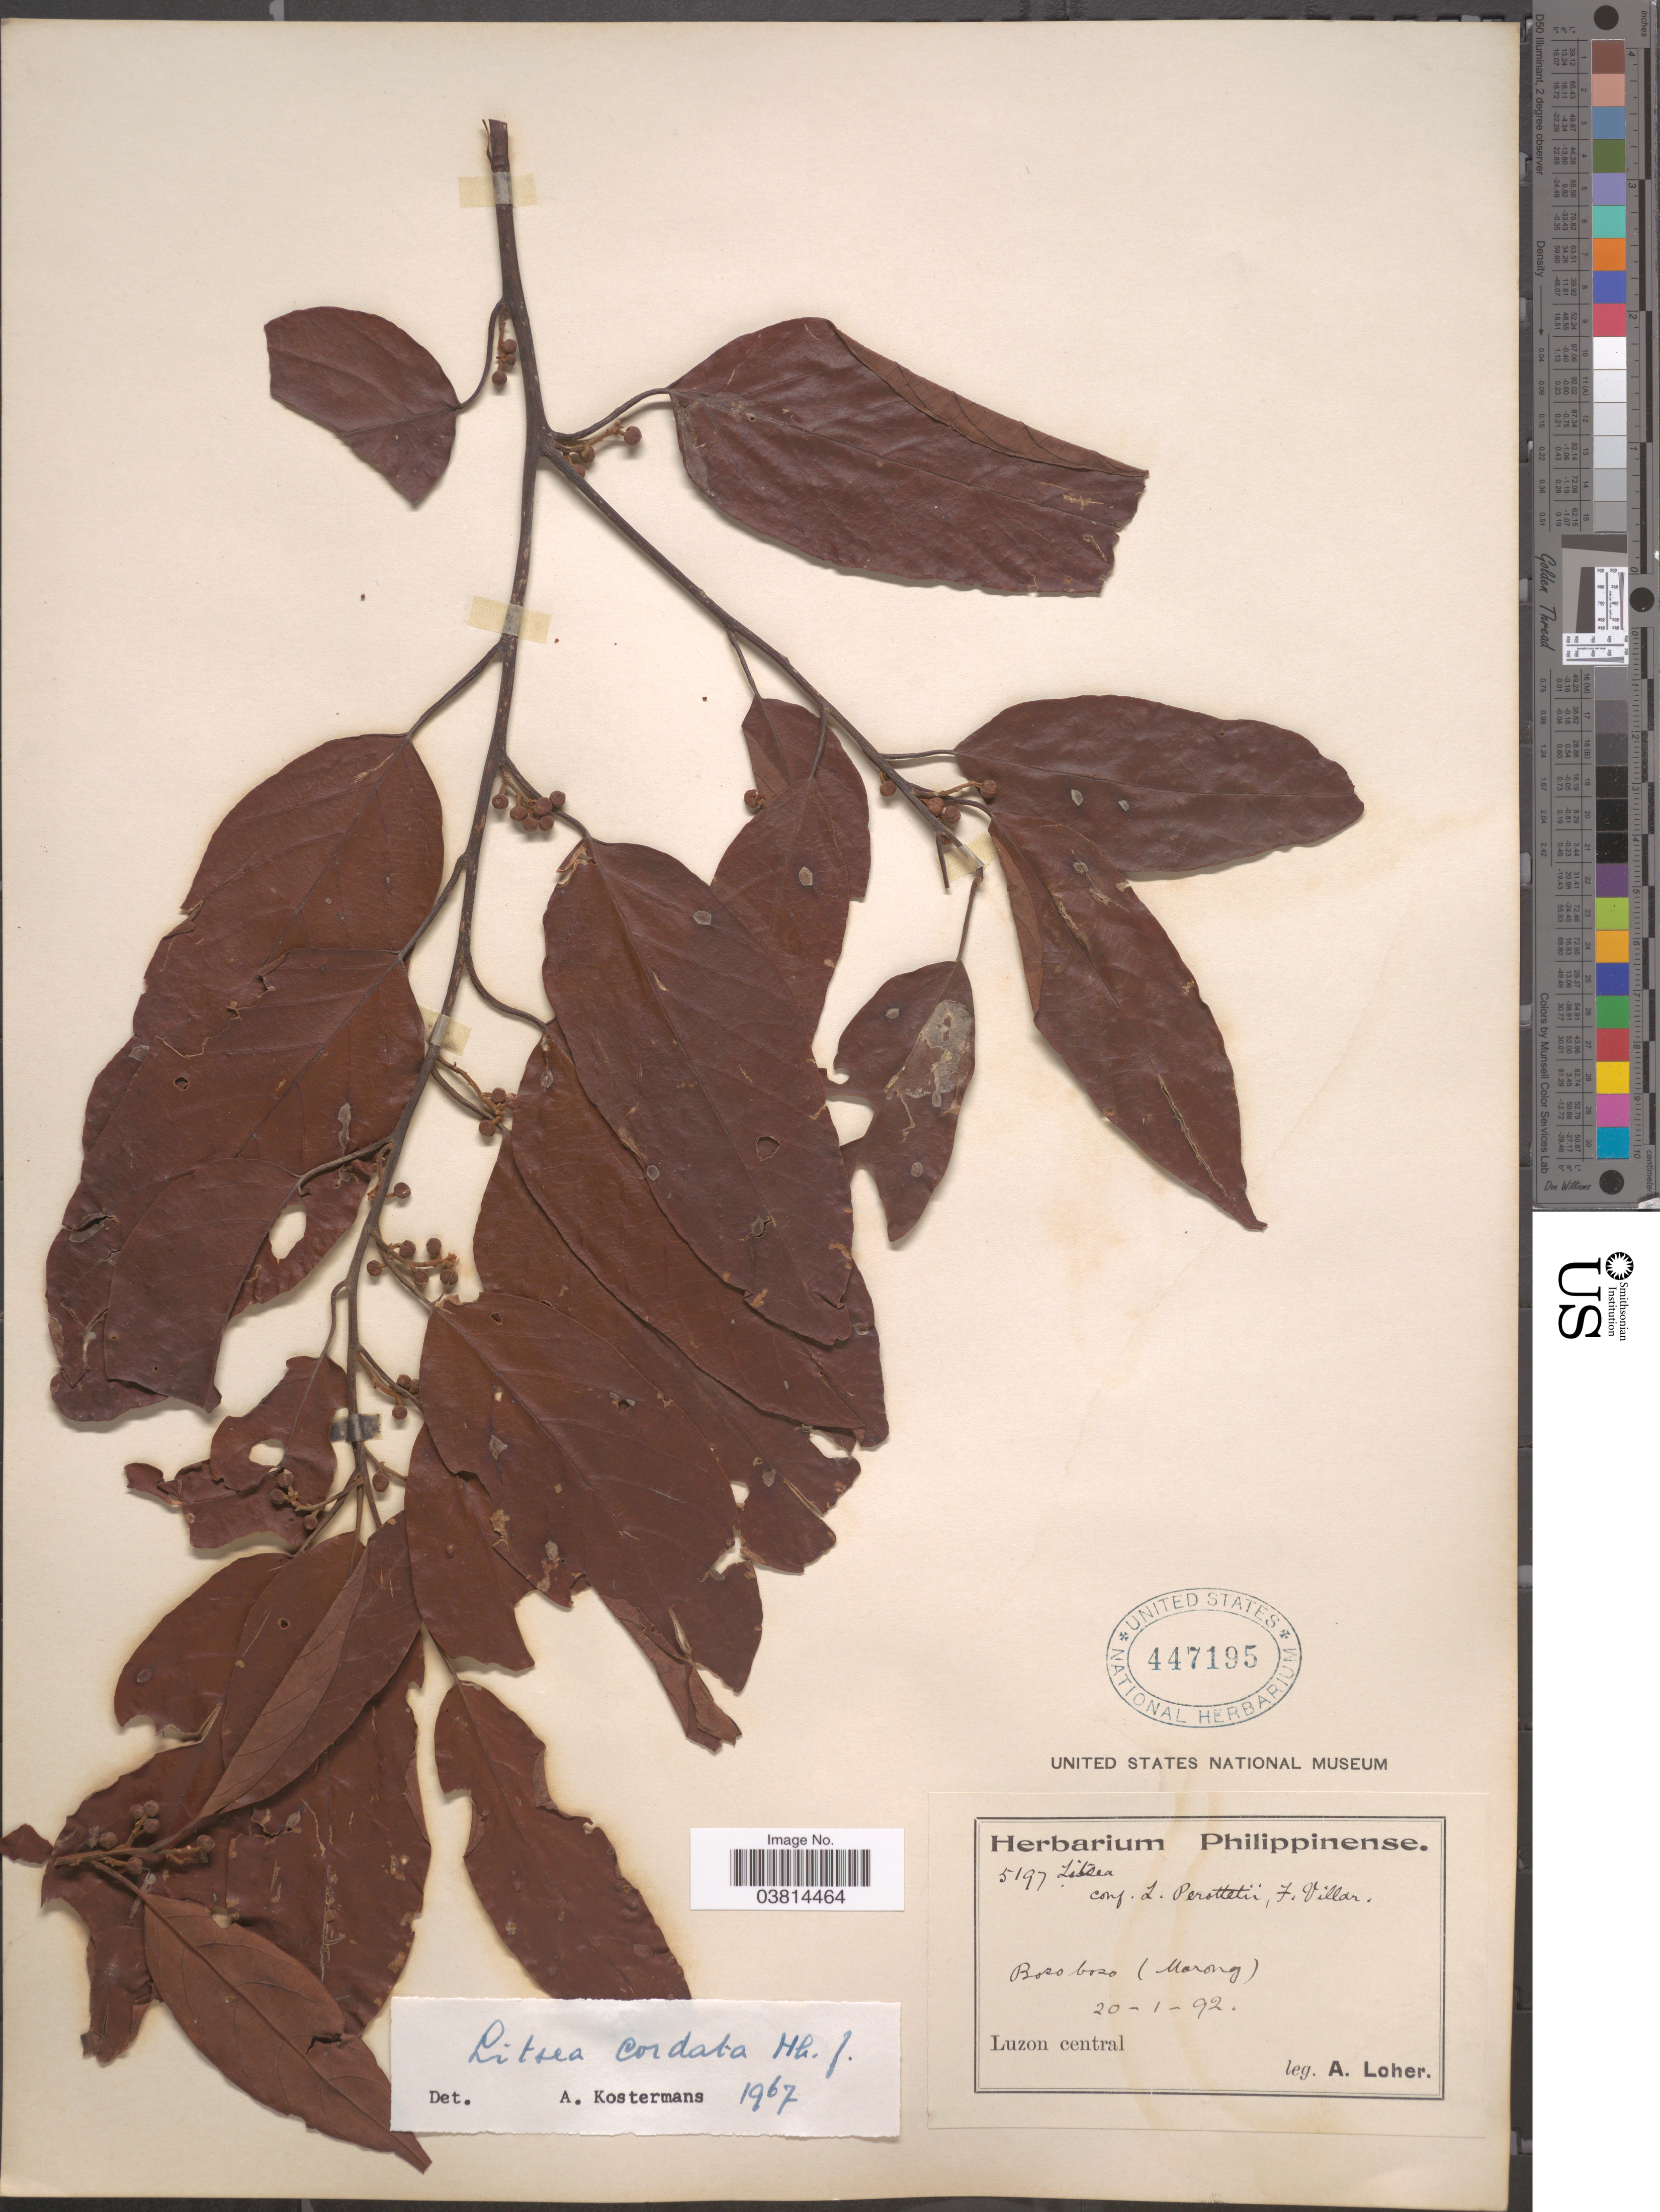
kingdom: Plantae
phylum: Tracheophyta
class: Magnoliopsida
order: Laurales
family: Lauraceae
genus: Litsea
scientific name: Litsea cordata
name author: Hook. f.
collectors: A. Loher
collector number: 5197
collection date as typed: Transcribed d/m/y: 20/1/92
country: Philippines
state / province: Central Luzon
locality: Bosoboso (Morong). Luzon central.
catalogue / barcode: US 447195